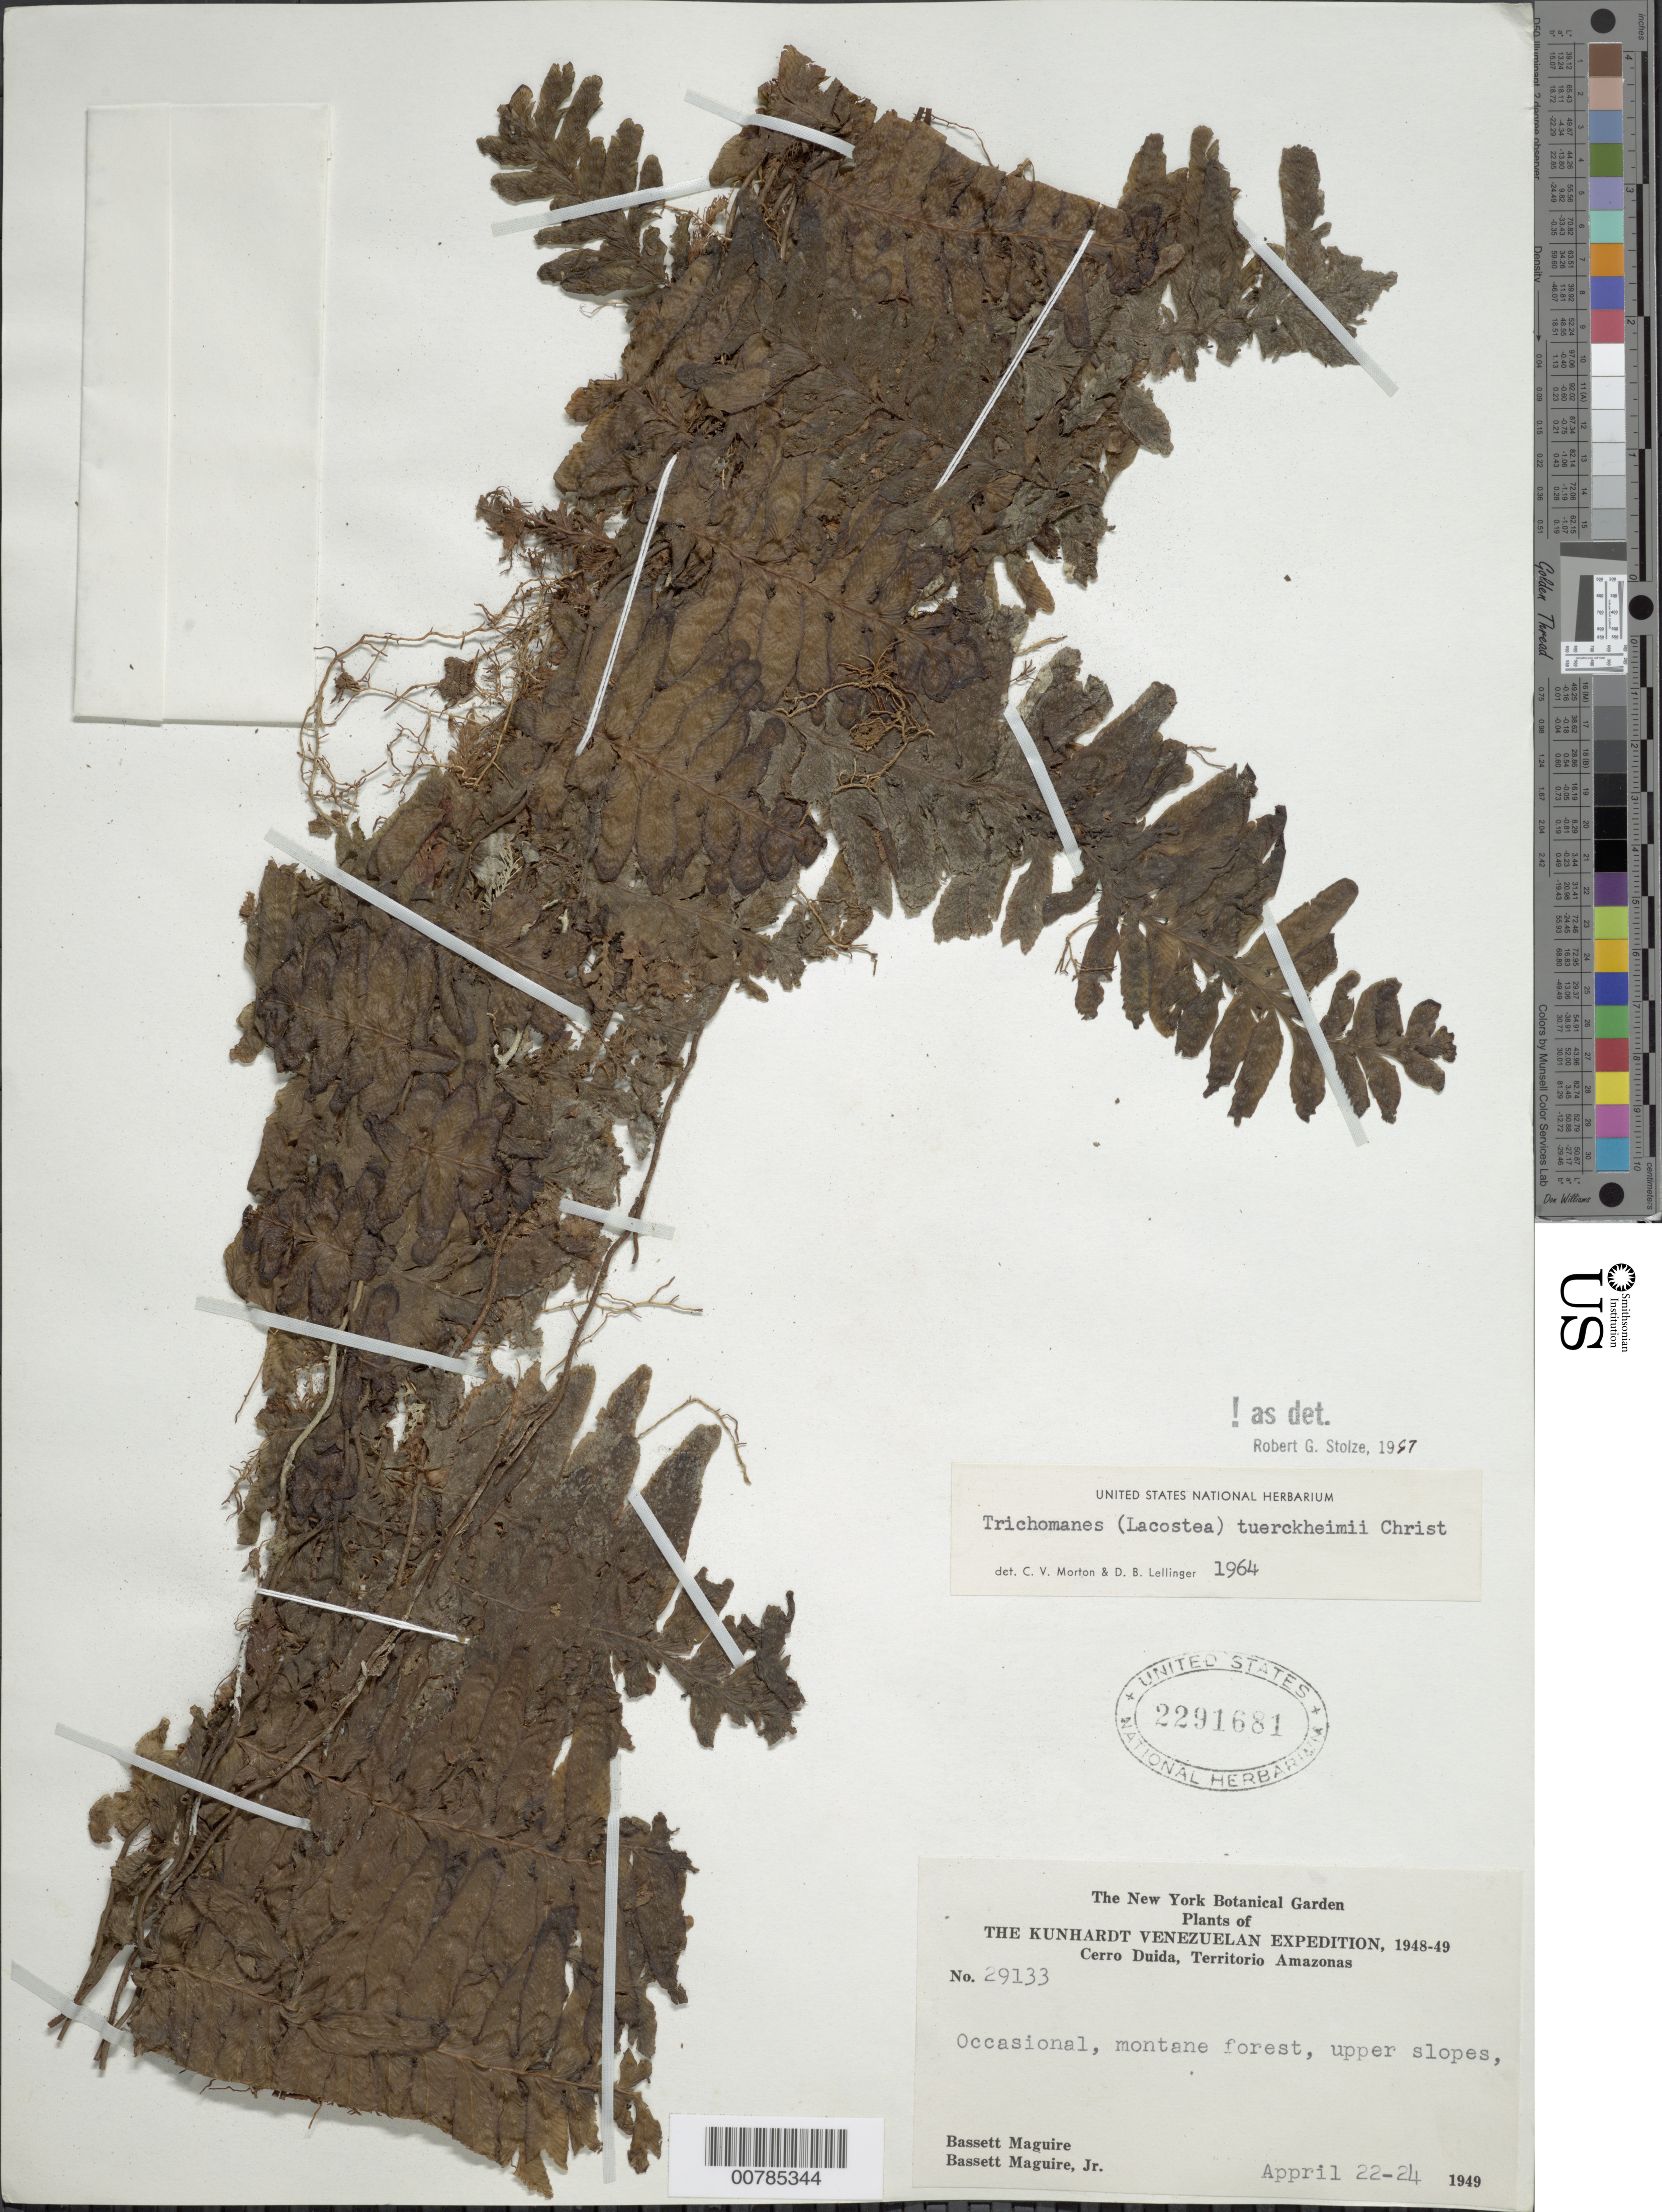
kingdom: Plantae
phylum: Tracheophyta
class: Polypodiopsida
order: Hymenophyllales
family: Hymenophyllaceae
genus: Trichomanes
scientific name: Trichomanes tuerckheimii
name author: Christ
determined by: Stolze, R. G.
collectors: B. Maguire & B. Maguire Jr.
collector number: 29133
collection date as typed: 22-Apr-49 to 24-Apr-49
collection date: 1949-04-22/1949-04-24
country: Venezuela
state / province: Amazonas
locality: Cerro Duida, upper slopes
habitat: Montane forest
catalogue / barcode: US 2291681